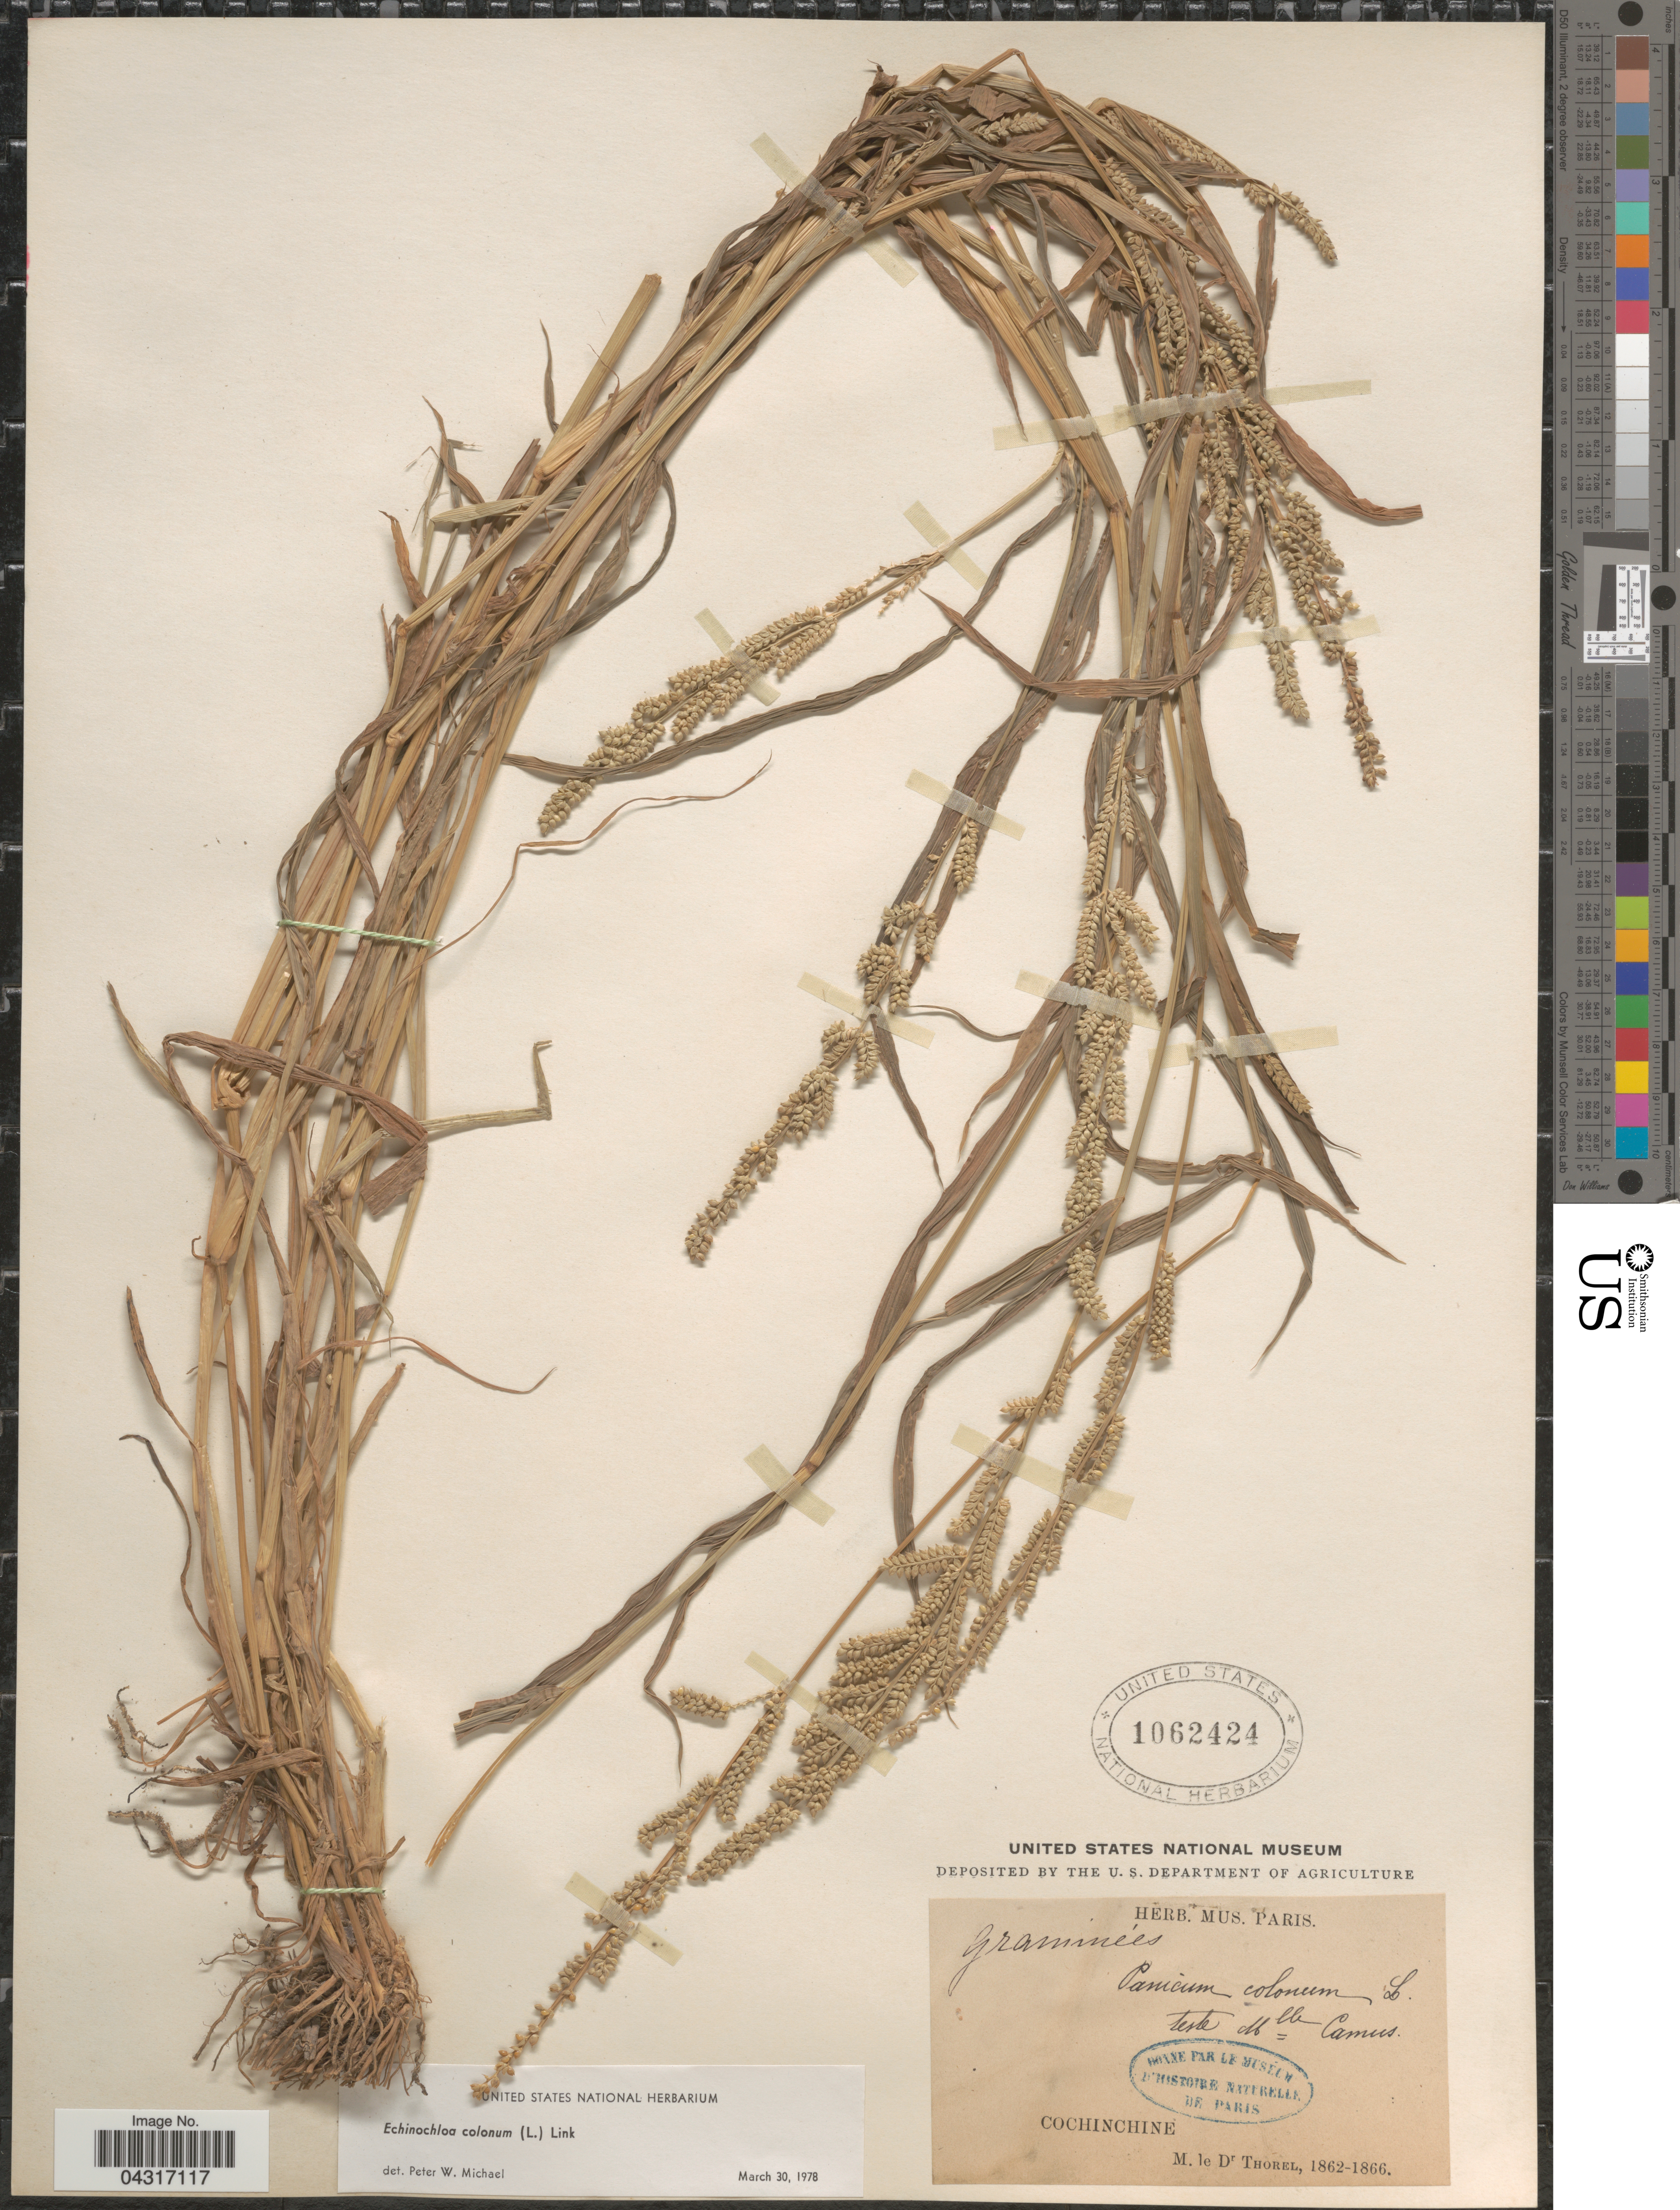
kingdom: Plantae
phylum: Tracheophyta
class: Liliopsida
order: Poales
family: Poaceae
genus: Echinochloa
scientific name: Echinochloa colona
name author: (L.) Link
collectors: Thorel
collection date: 1862/1866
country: Vietnam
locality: Cochinchine.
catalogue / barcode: US 1062424